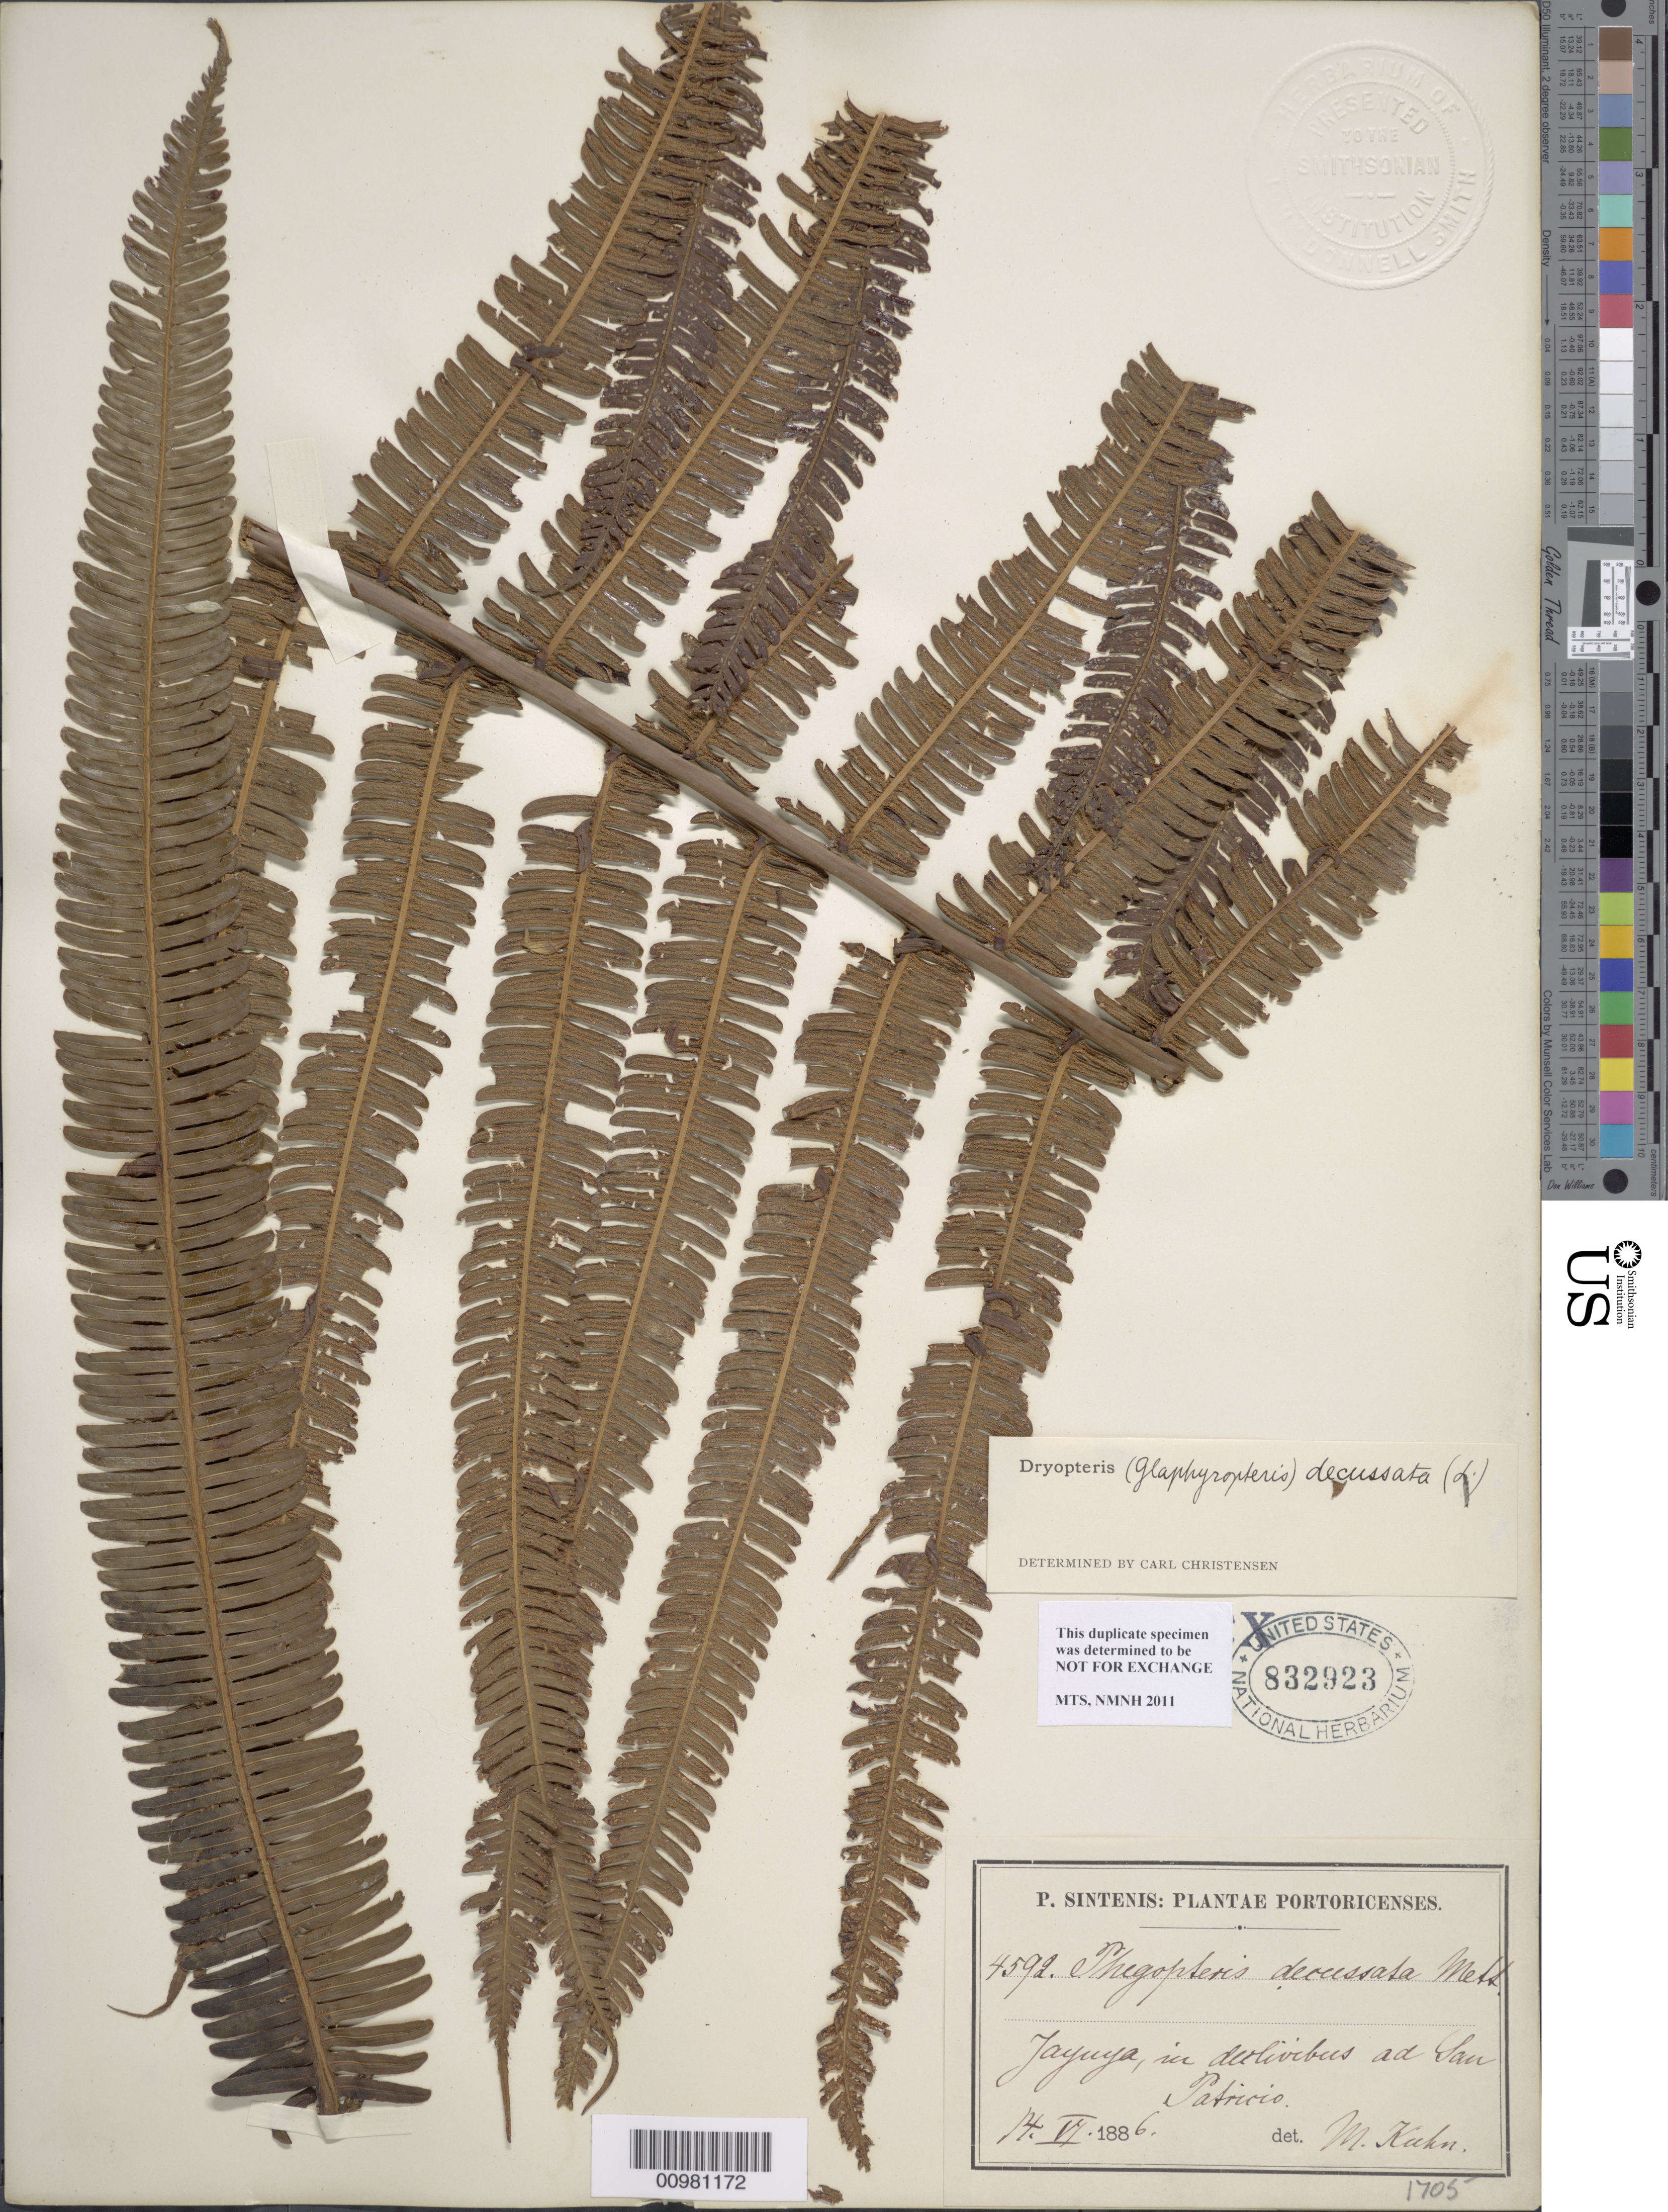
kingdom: Plantae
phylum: Tracheophyta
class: Polypodiopsida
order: Polypodiales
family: Thelypteridaceae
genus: Steiropteris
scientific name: Steiropteris decussata (L.) comb. nov., ined. 2015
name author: (L.)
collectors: P. Sintenis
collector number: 4592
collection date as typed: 14 Jun 1886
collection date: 1886-06-14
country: Puerto Rico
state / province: Jayuya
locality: Jayuya, in delivibus ad San Patricio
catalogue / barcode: US 832923